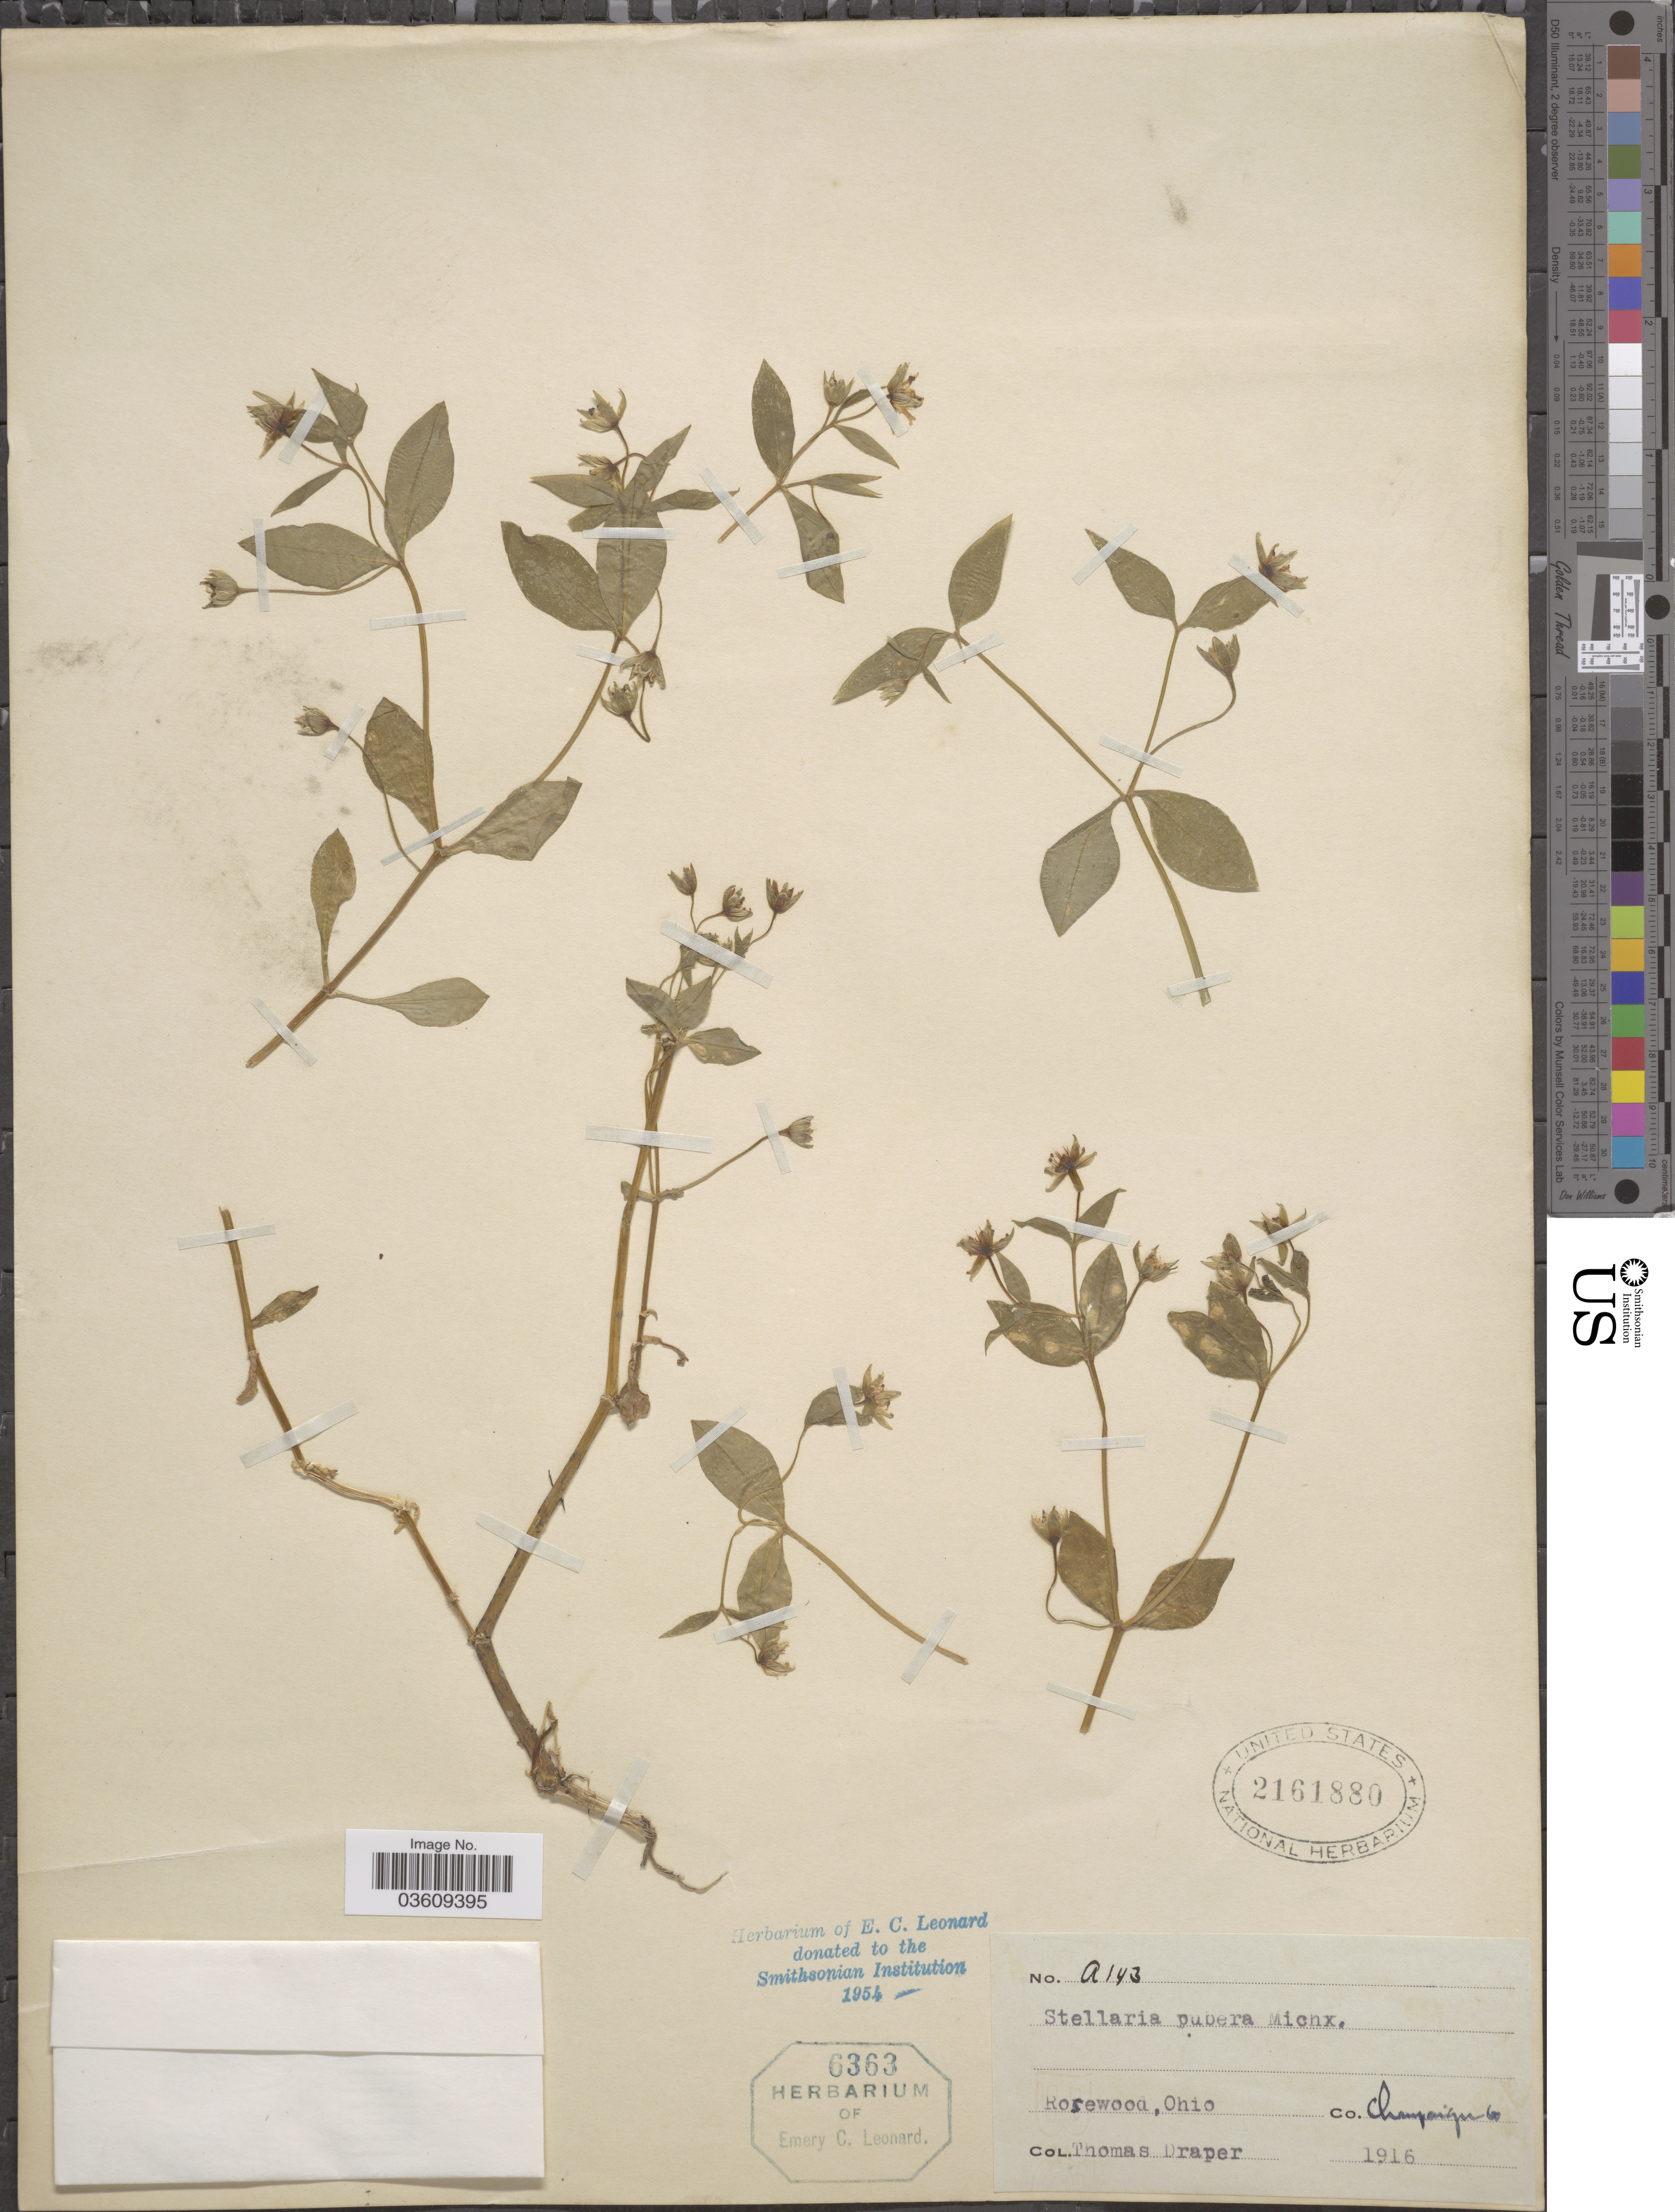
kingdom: Plantae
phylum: Tracheophyta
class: Magnoliopsida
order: Caryophyllales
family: Caryophyllaceae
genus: Stellaria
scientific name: Stellaria pubera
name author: Michx.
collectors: T. Draper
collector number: A143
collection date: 1916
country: United States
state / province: Ohio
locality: Rosewood. Champaign Co.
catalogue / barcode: US 2161880